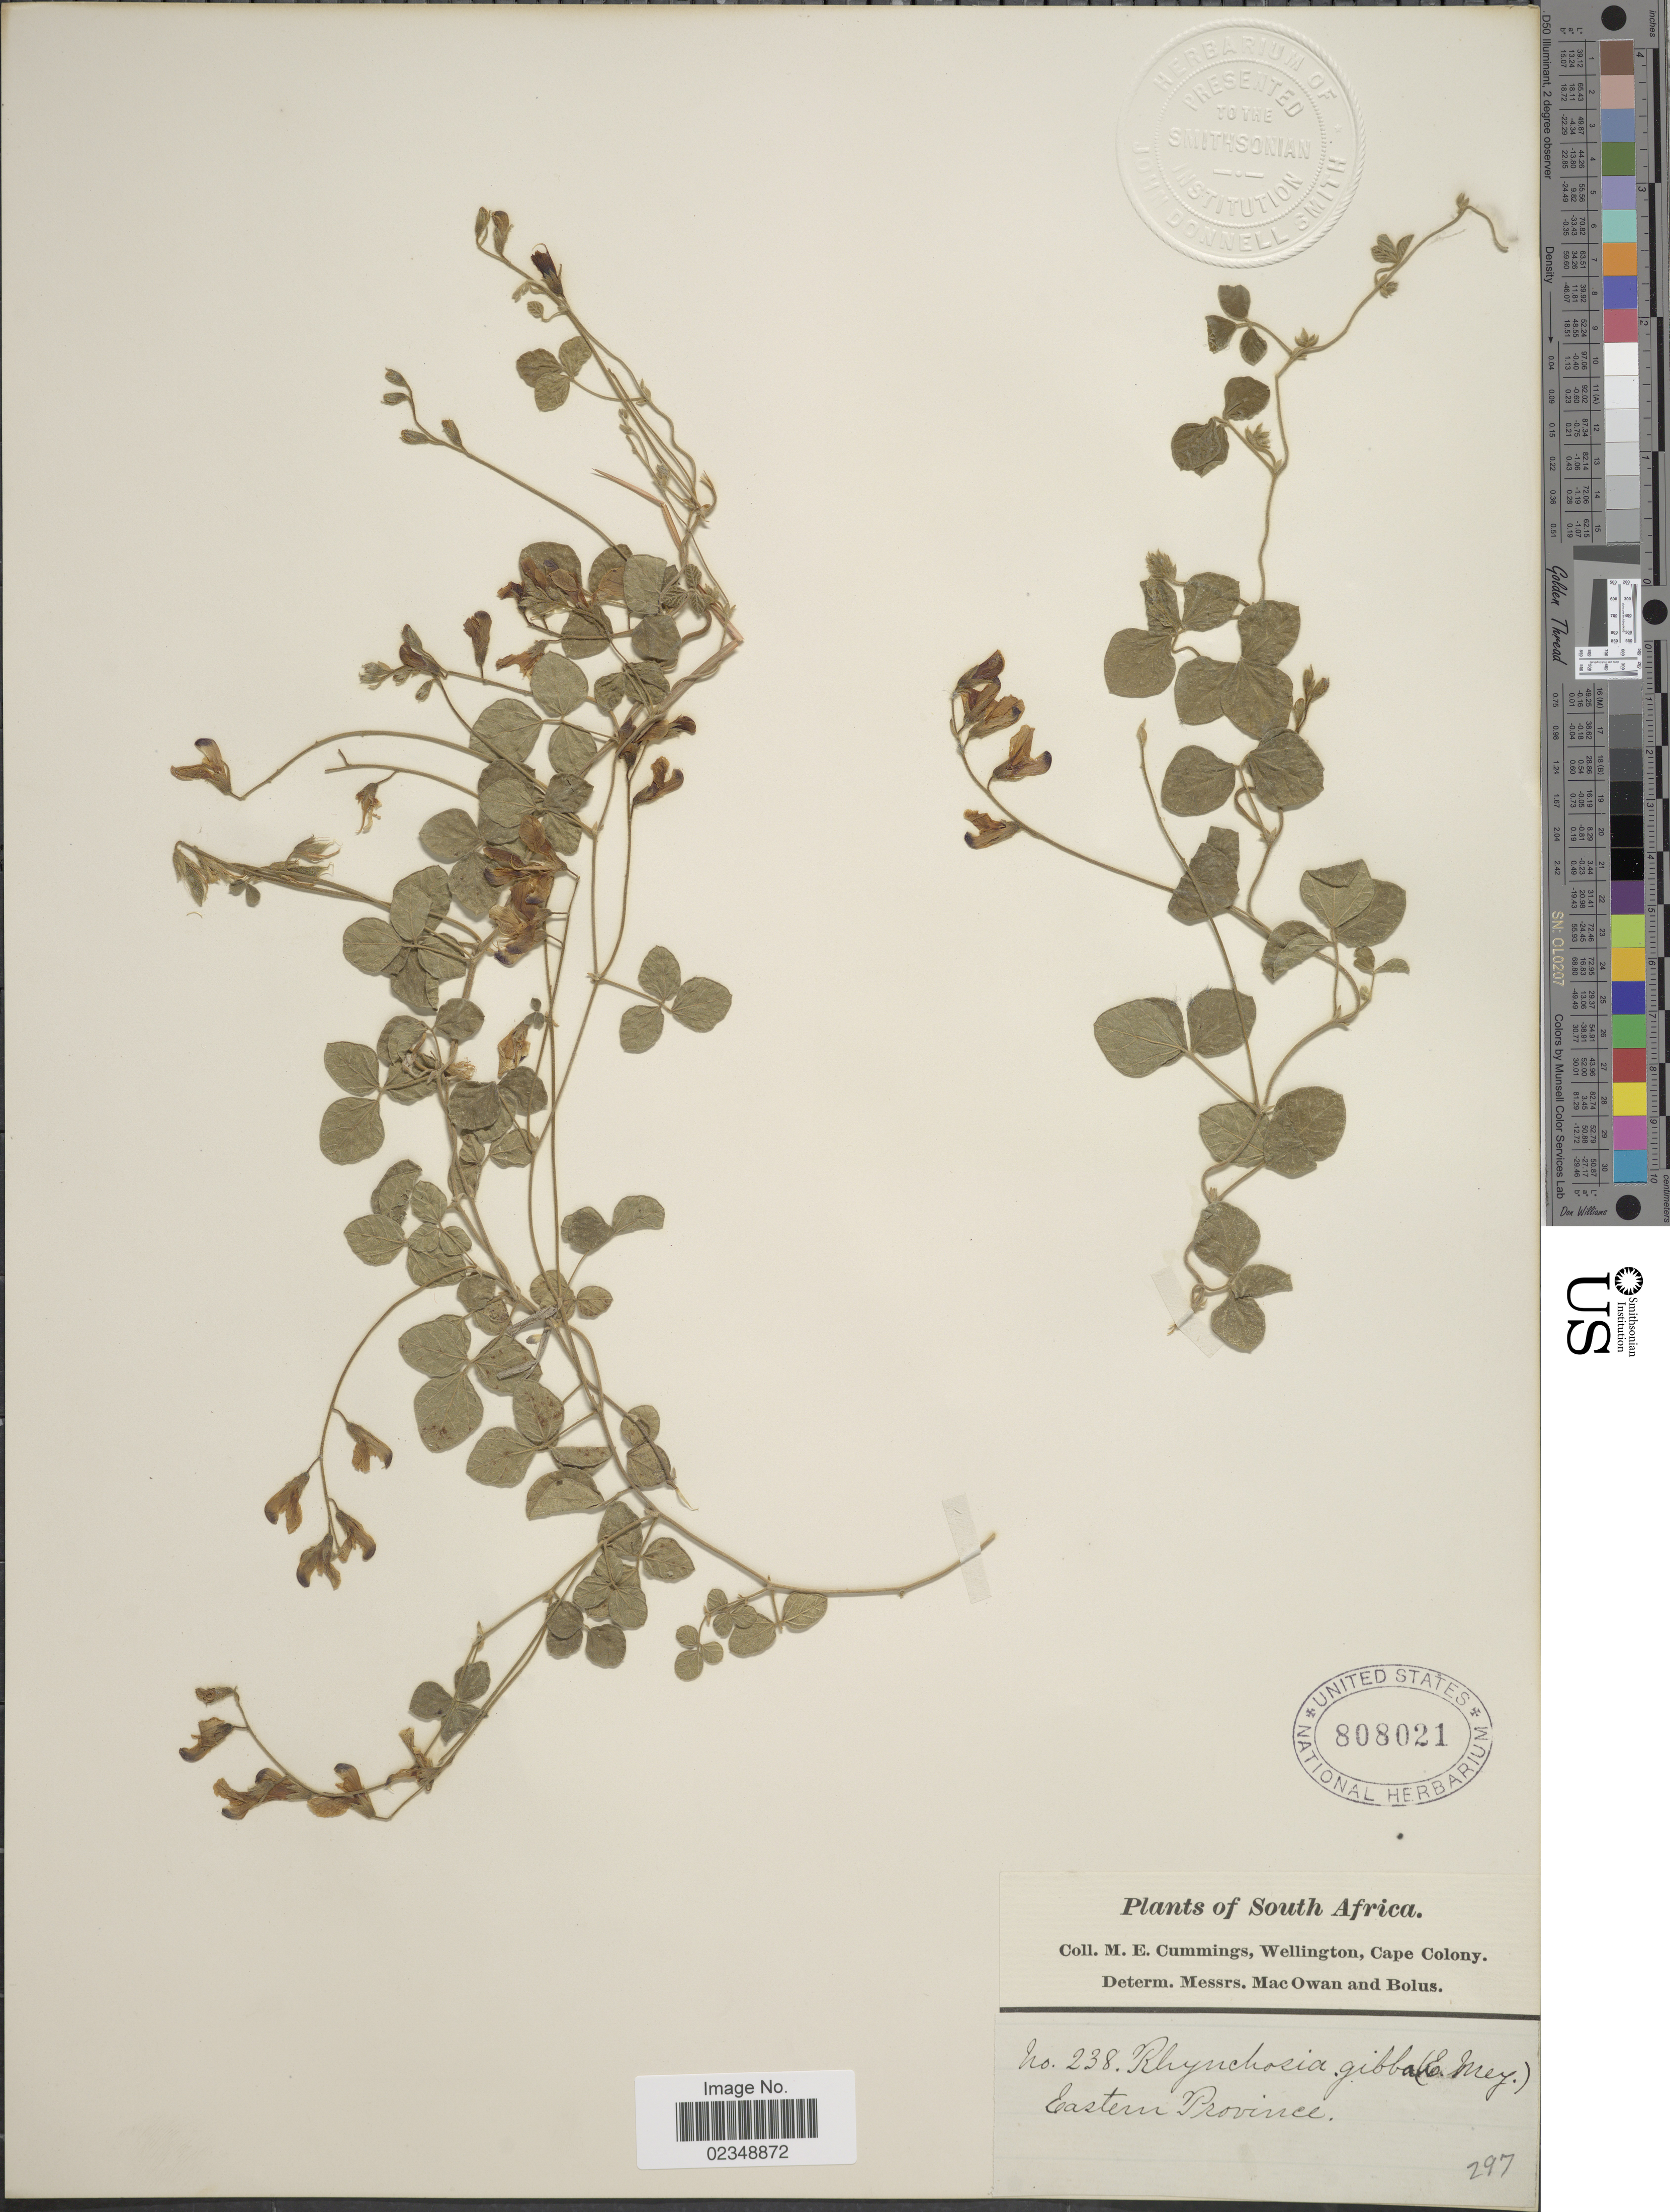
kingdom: Plantae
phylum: Tracheophyta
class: Magnoliopsida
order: Fabales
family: Fabaceae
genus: Rhynchosia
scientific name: Rhynchosia gibba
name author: E. Mey.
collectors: M. E. Cummings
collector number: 238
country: South Africa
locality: Eastern Province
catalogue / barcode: US 808021